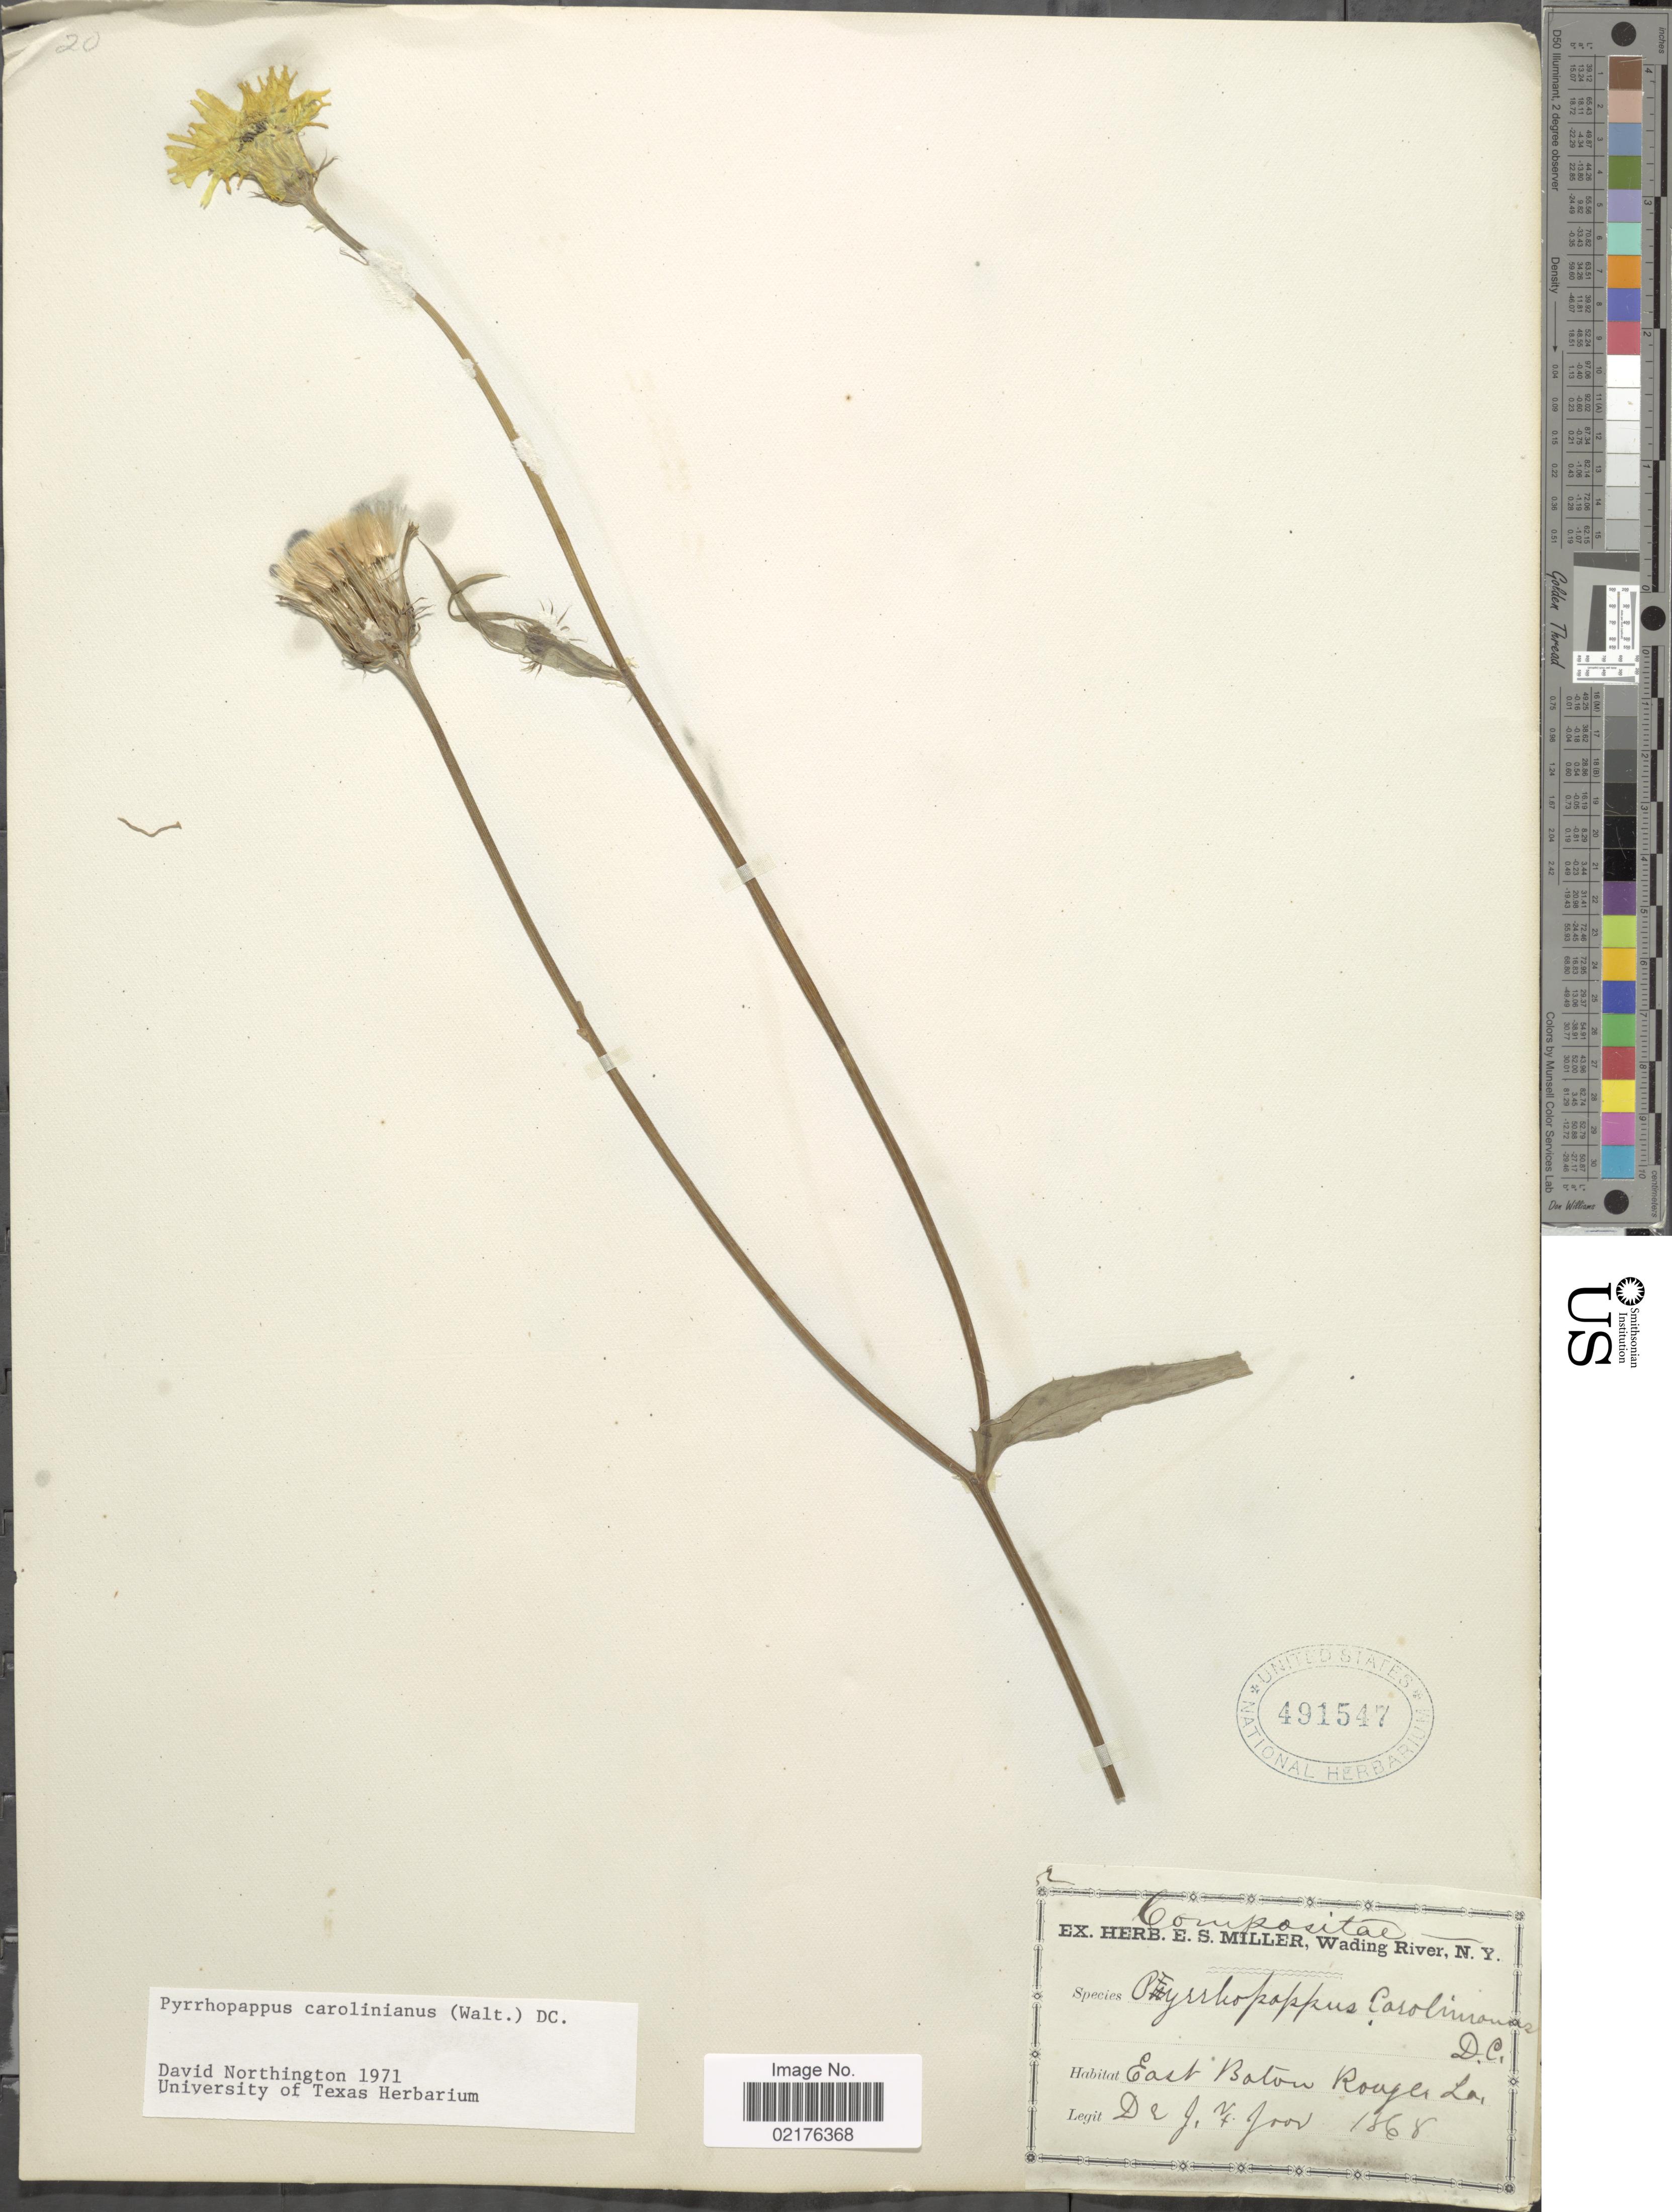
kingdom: Plantae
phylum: Tracheophyta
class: Magnoliopsida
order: Asterales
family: Asteraceae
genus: Pyrrhopappus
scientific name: Pyrrhopappus carolinianus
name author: (Walter) DC.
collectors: J. F. Joor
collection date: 1868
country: United States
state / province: Louisiana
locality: East Baton Rouger, La.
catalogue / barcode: US 491547